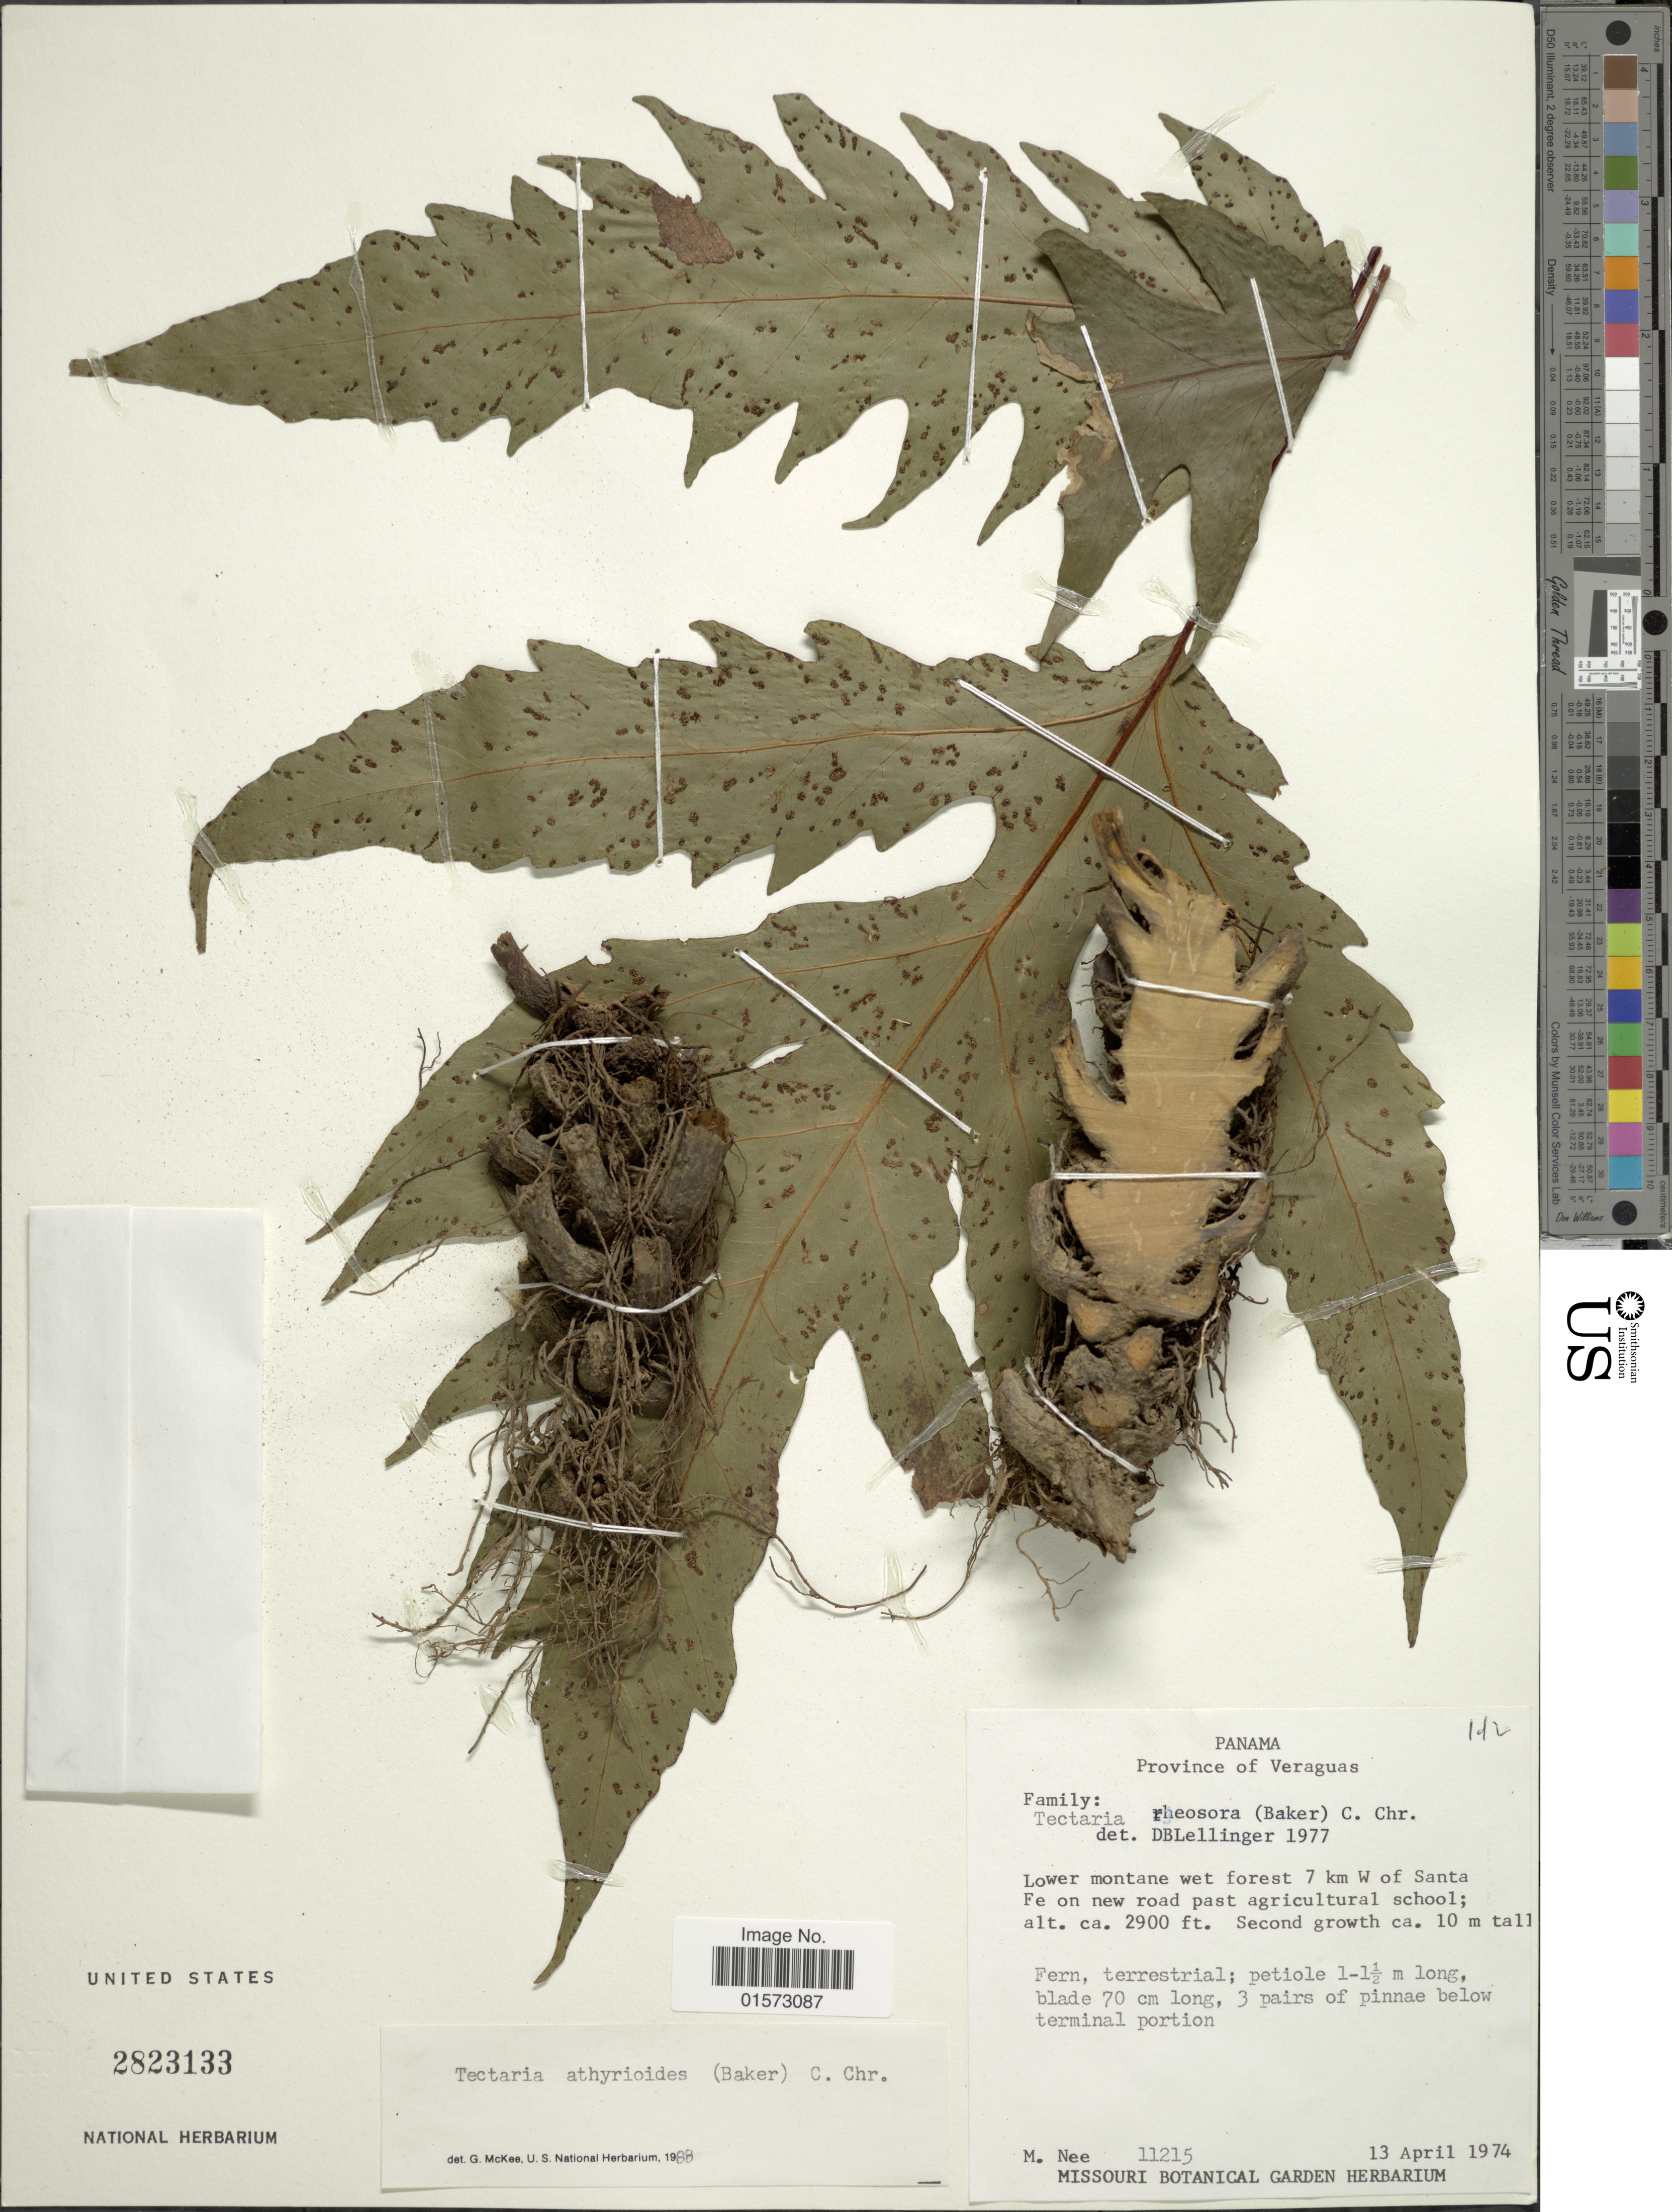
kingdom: Plantae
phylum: Tracheophyta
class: Polypodiopsida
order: Polypodiales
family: Tectariaceae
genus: Tectaria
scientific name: Tectaria athyrioides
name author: (Baker) C. Chr.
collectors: M. Nee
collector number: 11215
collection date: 1974-04-13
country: Panama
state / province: Veraguas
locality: Lower montane wet forest 7 km W of Santa Fe on new road past agricultural school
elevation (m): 884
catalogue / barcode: US 2823133